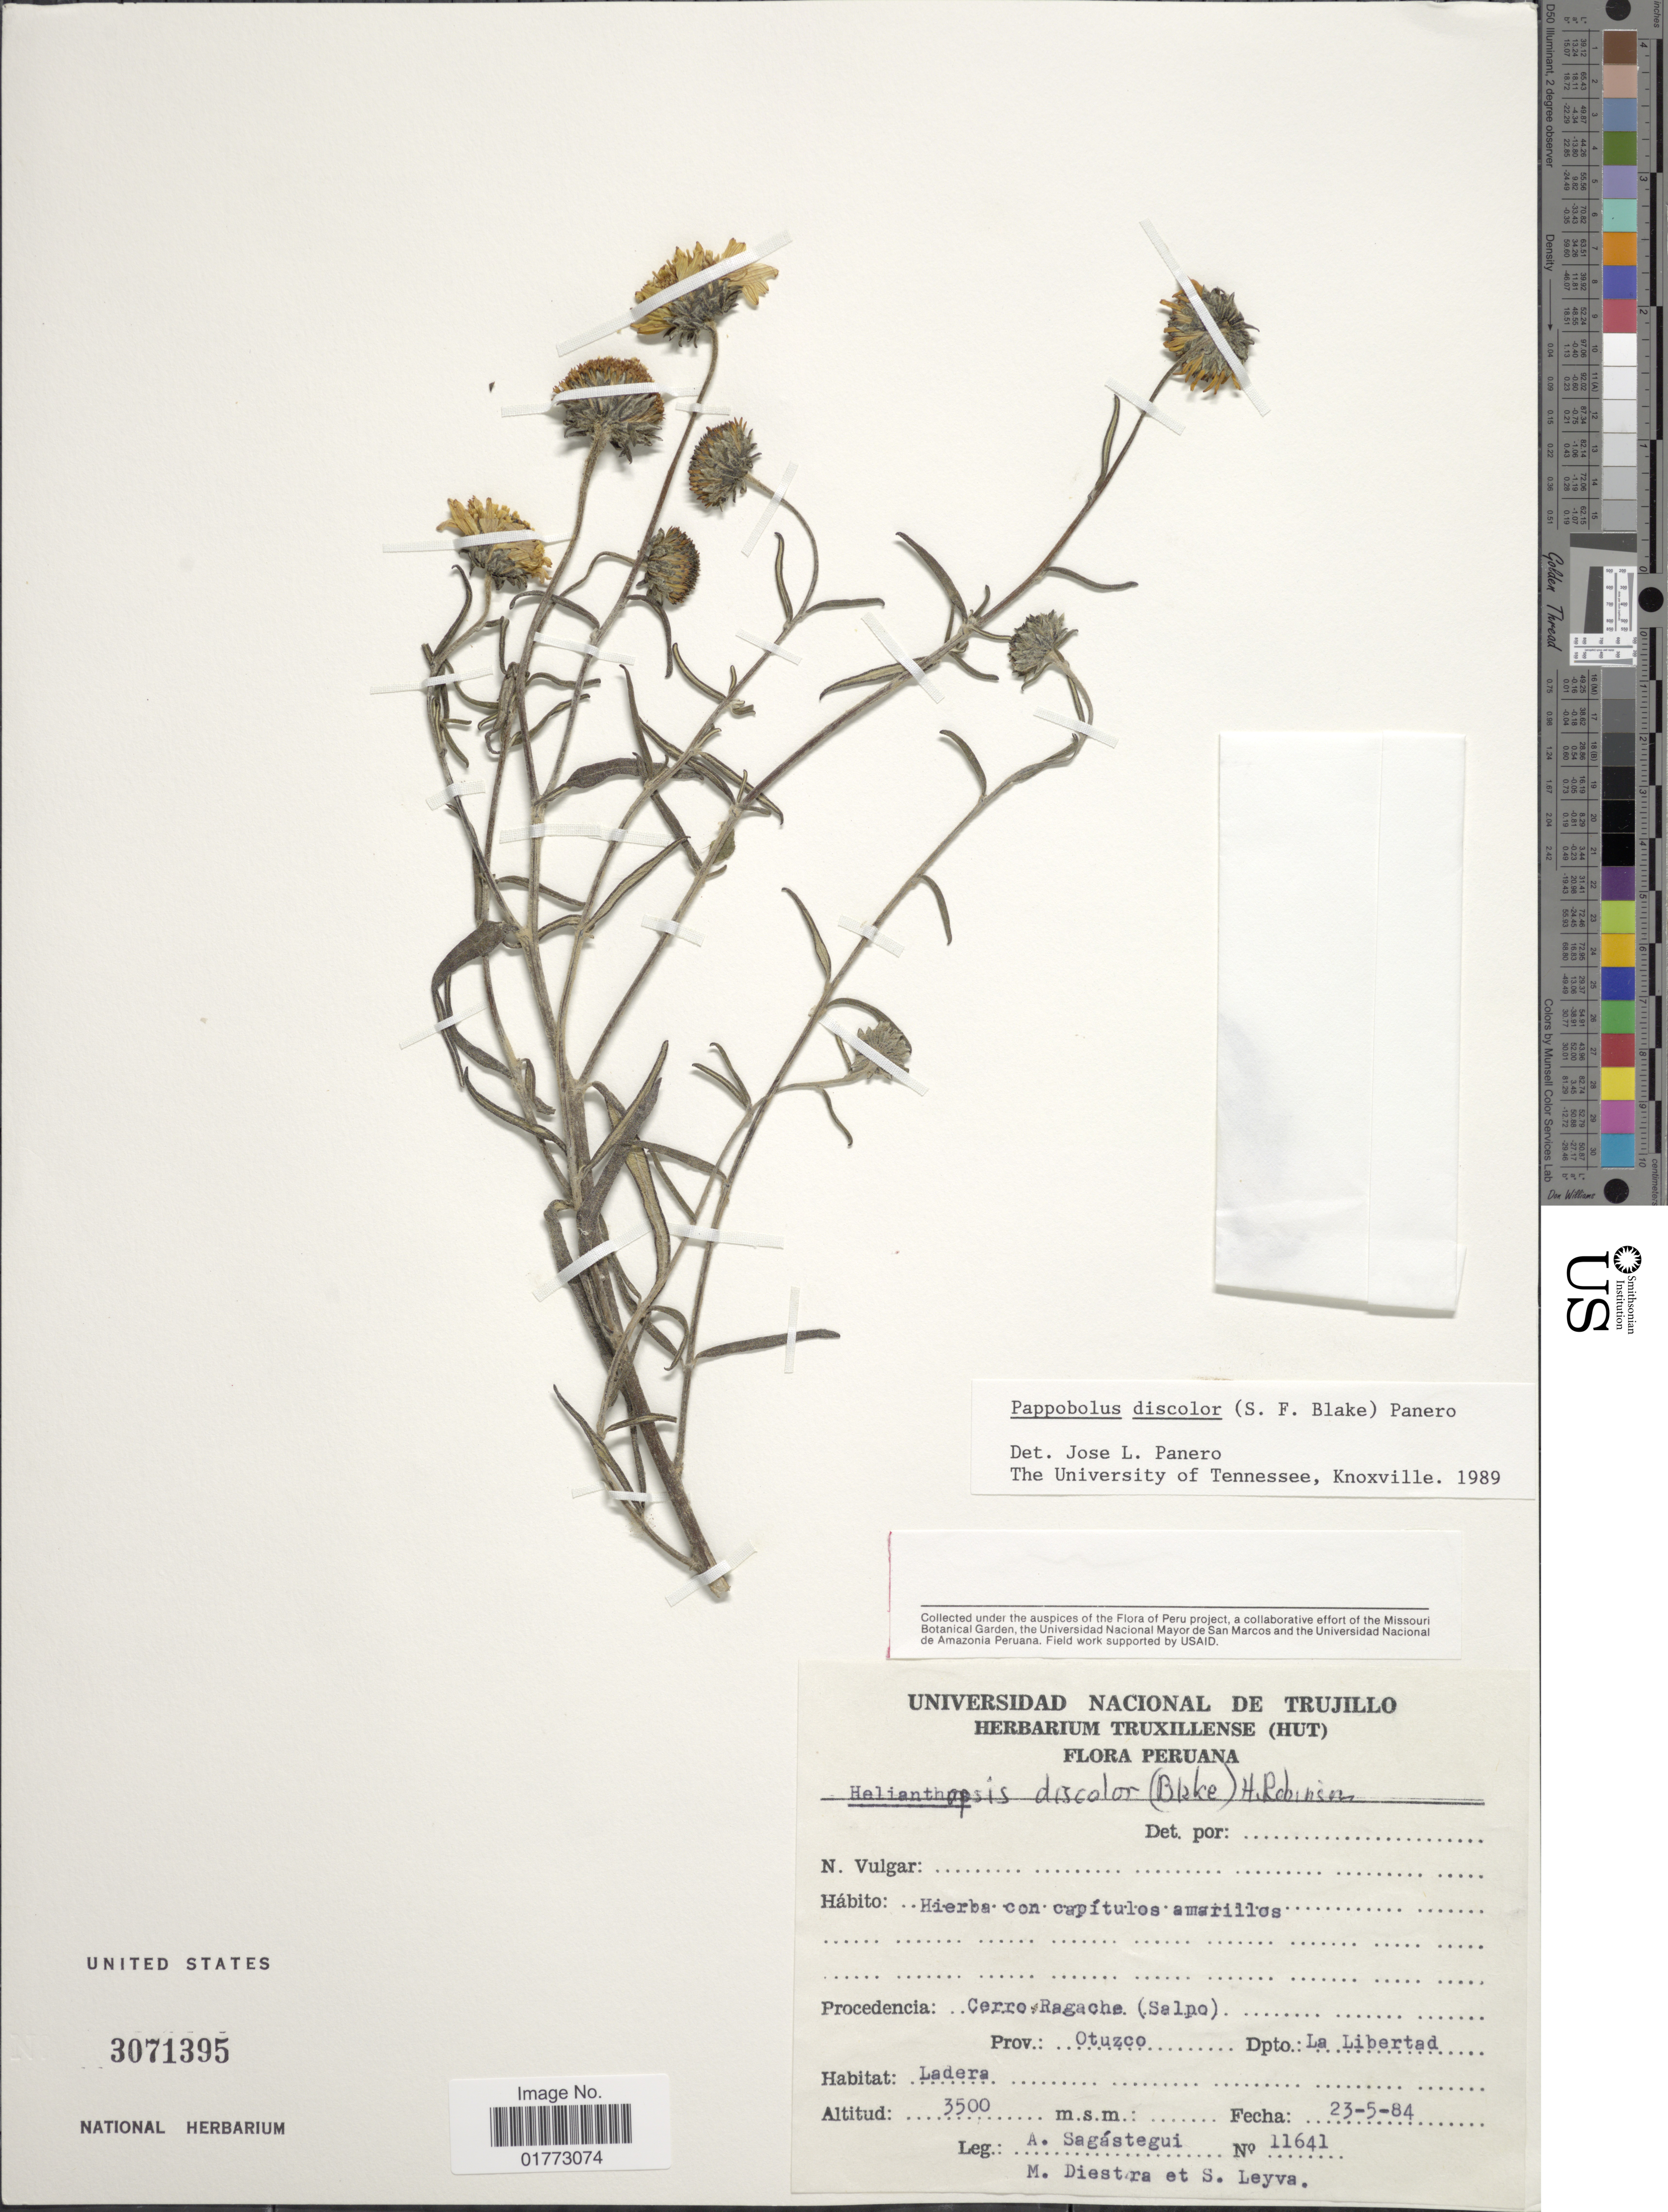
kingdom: Plantae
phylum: Tracheophyta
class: Magnoliopsida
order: Asterales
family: Asteraceae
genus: Pappobolus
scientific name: Pappobolus discolor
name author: (S.F. Blake) Panero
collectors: A. Sagástegui A., M. Diestra & S. Leyva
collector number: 11641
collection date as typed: Transcribed d/m/y: 23/5/84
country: Peru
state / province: La Libertad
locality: Procedencia: Cerro Ragache (Salpo), Prov. Otuzco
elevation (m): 3500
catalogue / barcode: US 3071395